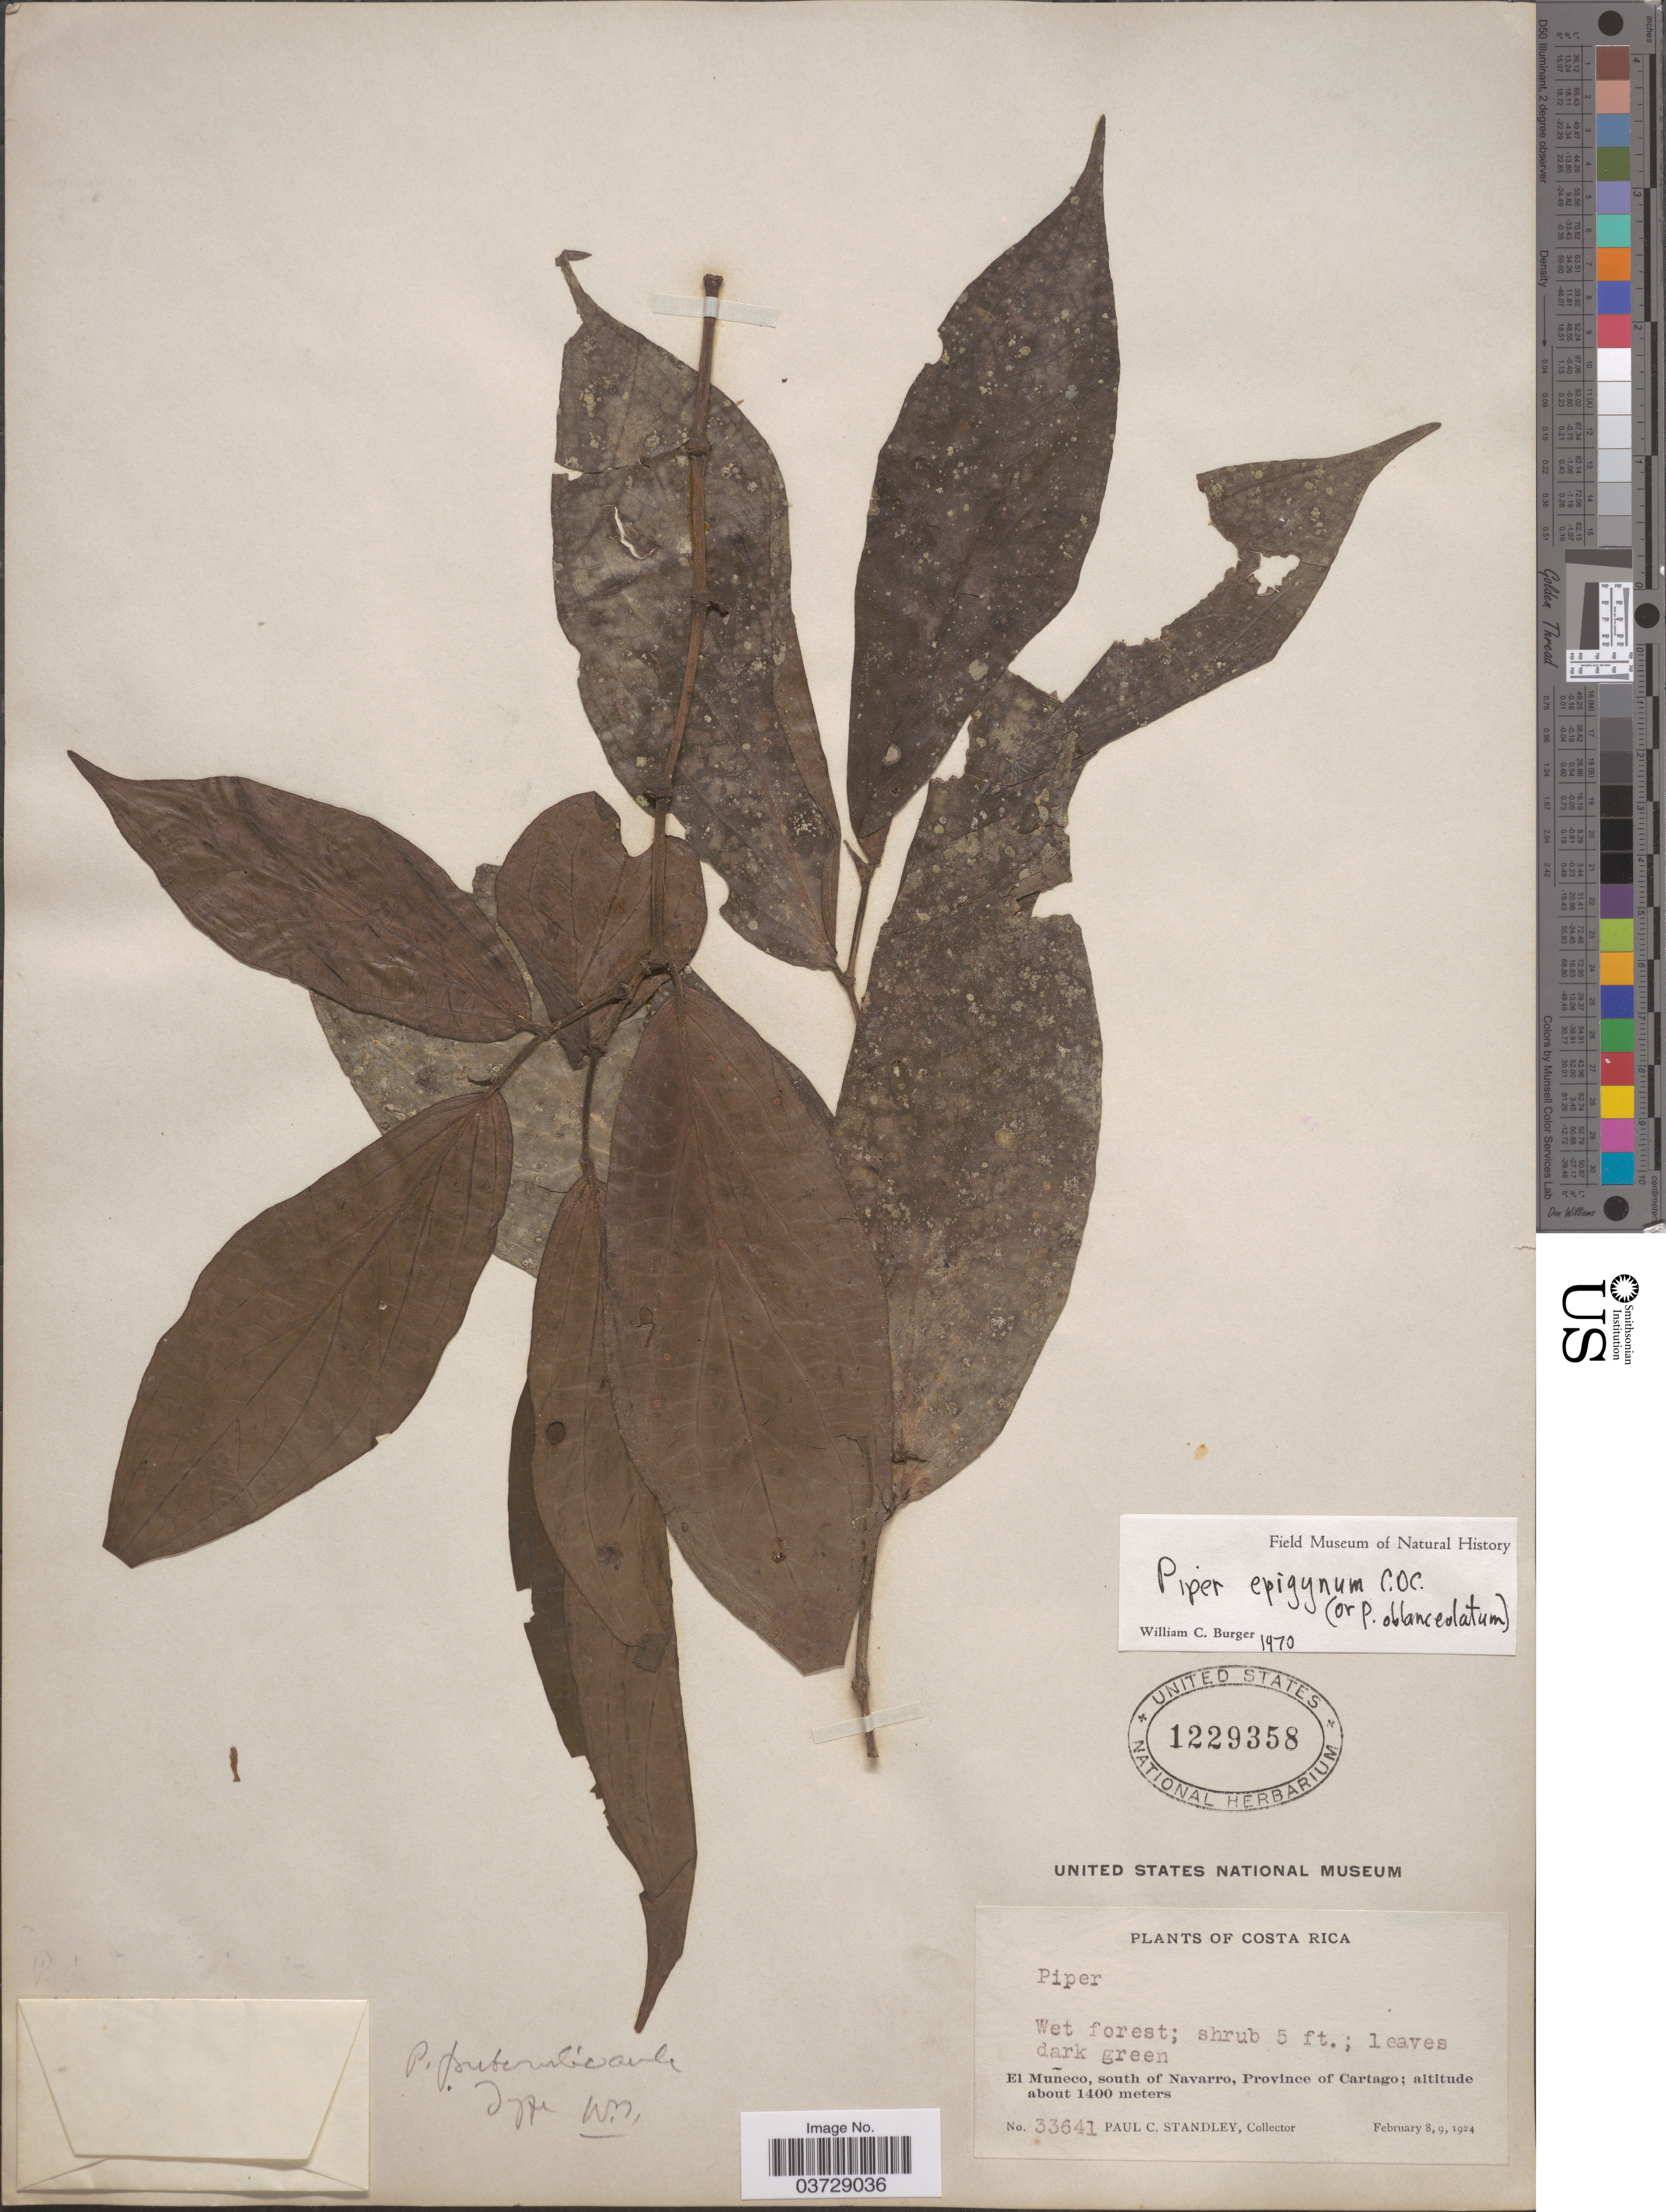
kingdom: Plantae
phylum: Tracheophyta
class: Magnoliopsida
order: Piperales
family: Piperaceae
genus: Piper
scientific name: Piper epigynium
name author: C. DC.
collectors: P. C. Standley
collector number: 33641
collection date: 1924-02-08/1924-02-09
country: Costa Rica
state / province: Cartago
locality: El Muñeco, south of Navarro.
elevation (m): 1400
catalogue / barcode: US 1229358